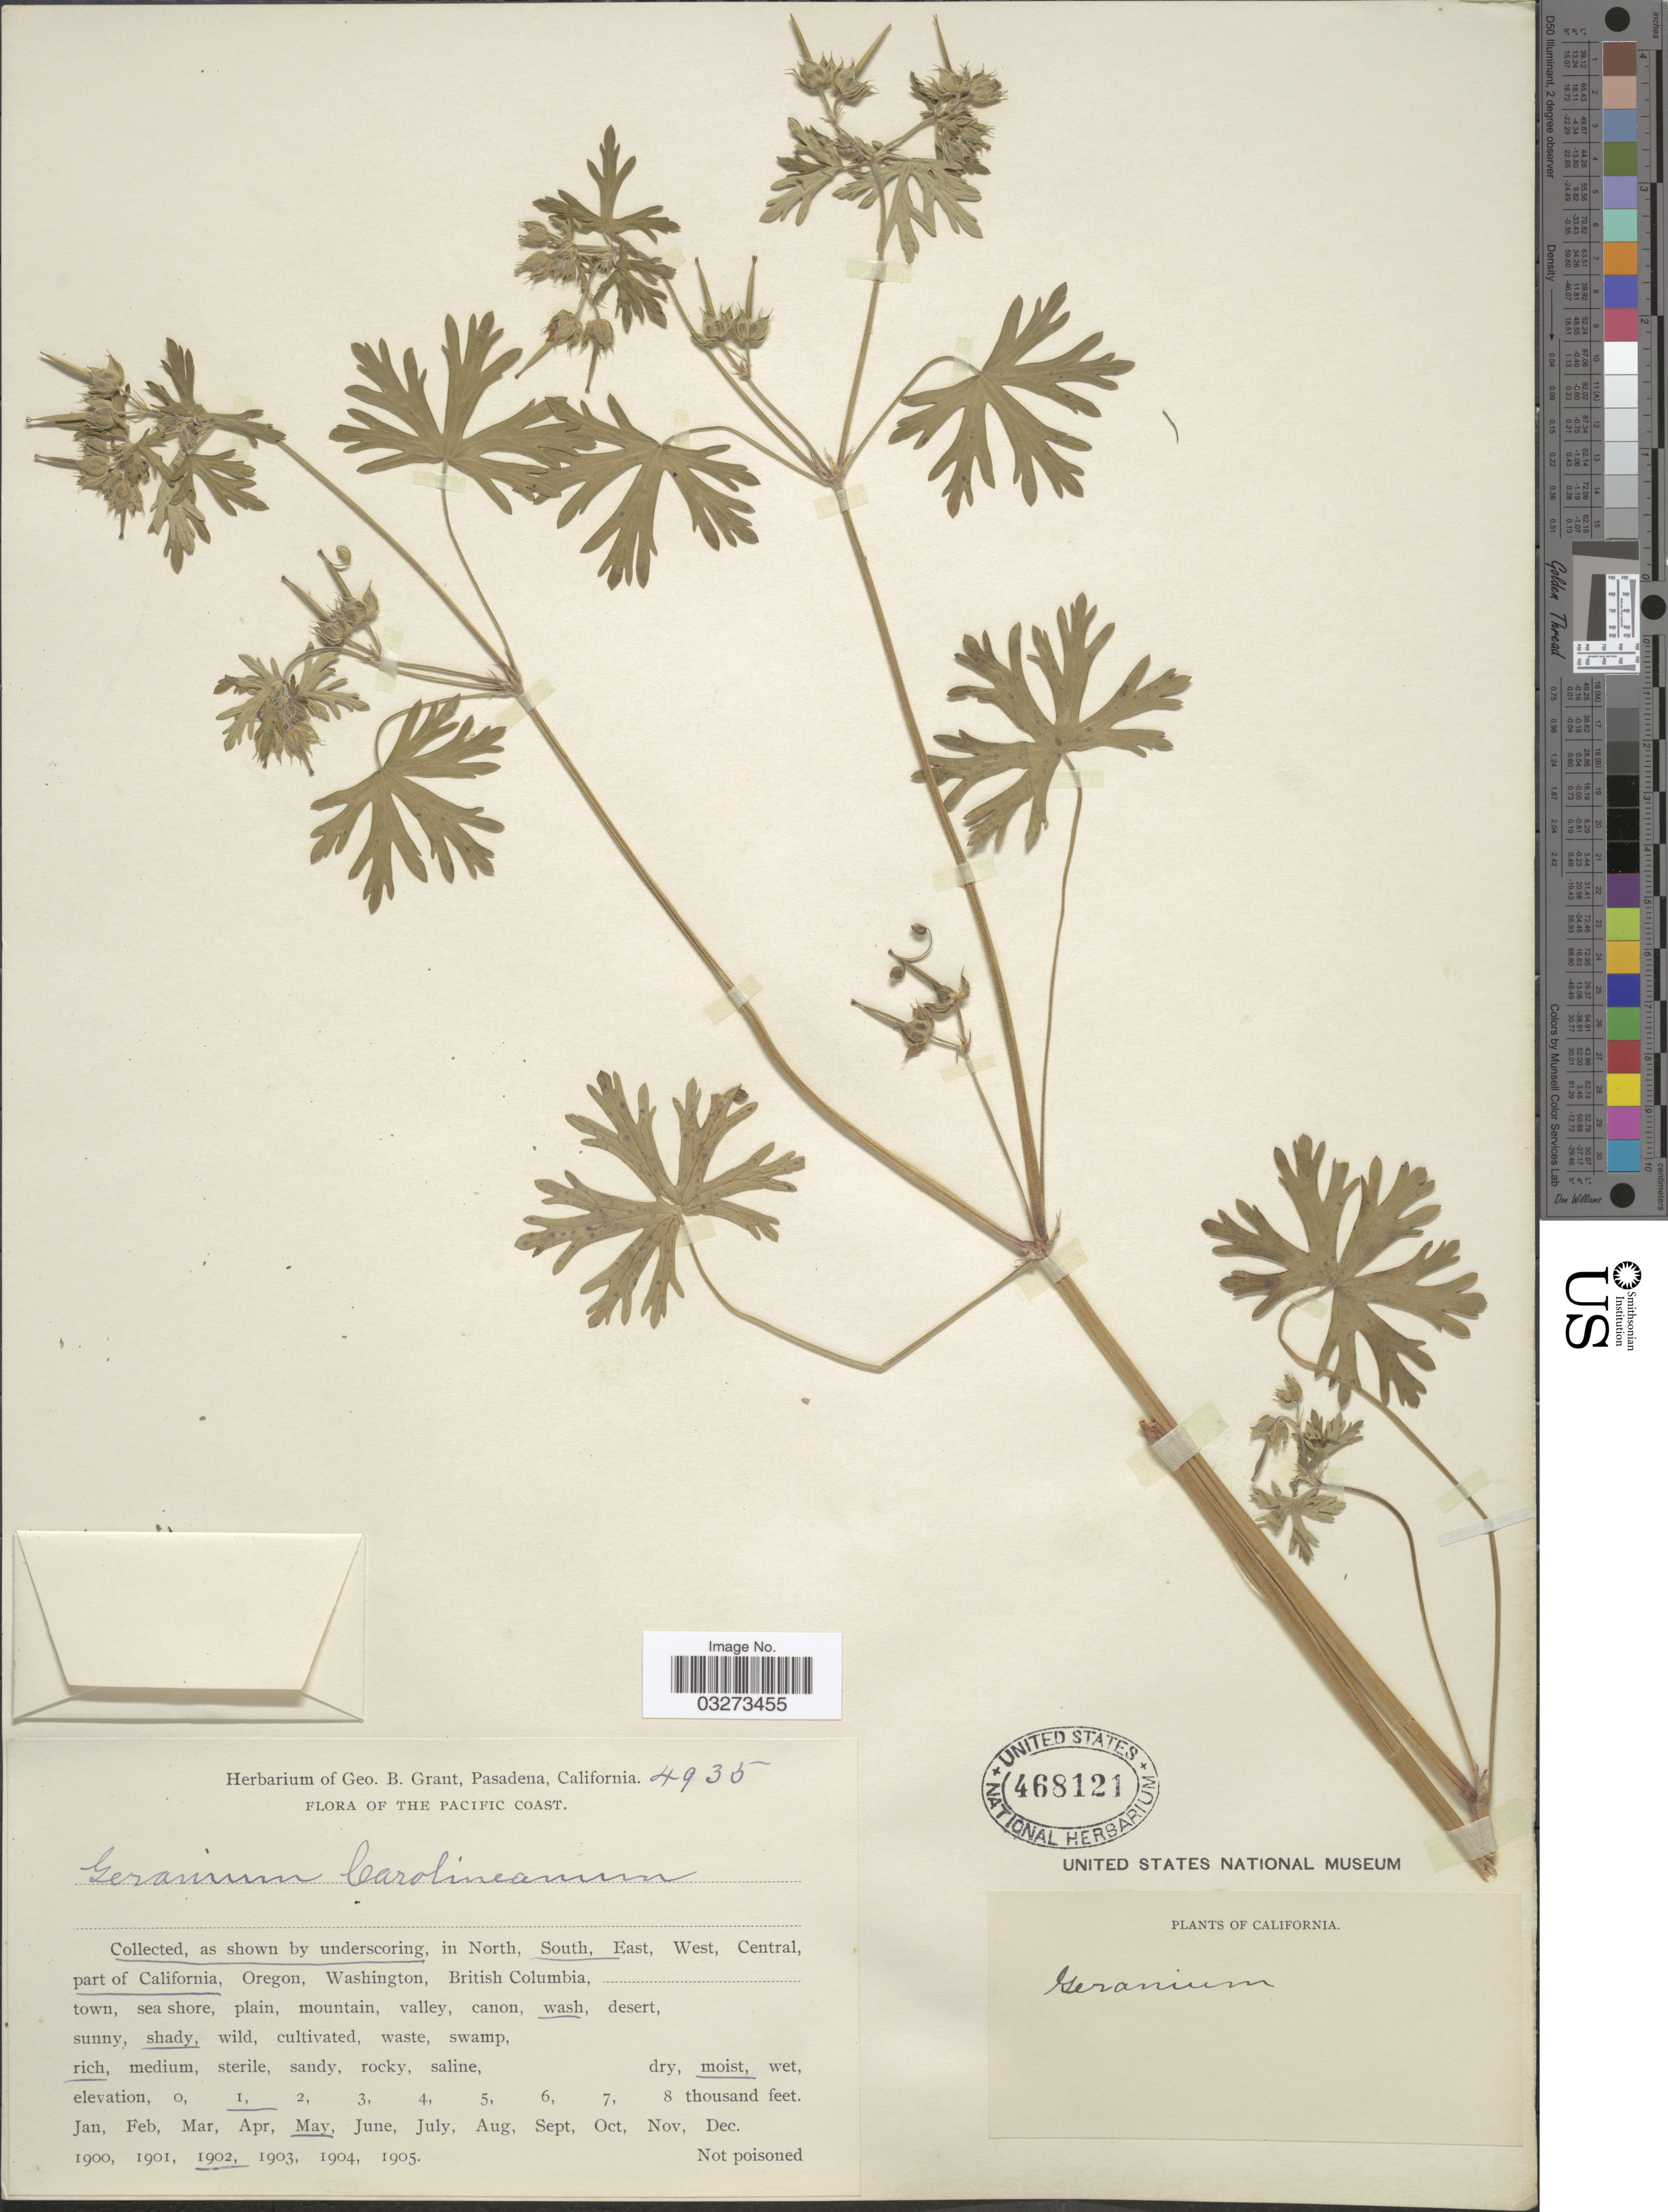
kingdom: Plantae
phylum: Tracheophyta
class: Magnoliopsida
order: Geraniales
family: Geraniaceae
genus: Geranium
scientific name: Geranium carolinianum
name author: L.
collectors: ex herb. Geo. B. Grant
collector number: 4935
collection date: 1902-05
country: United States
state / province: California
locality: Pacific Coast, South part of California.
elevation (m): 305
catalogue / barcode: US 468121